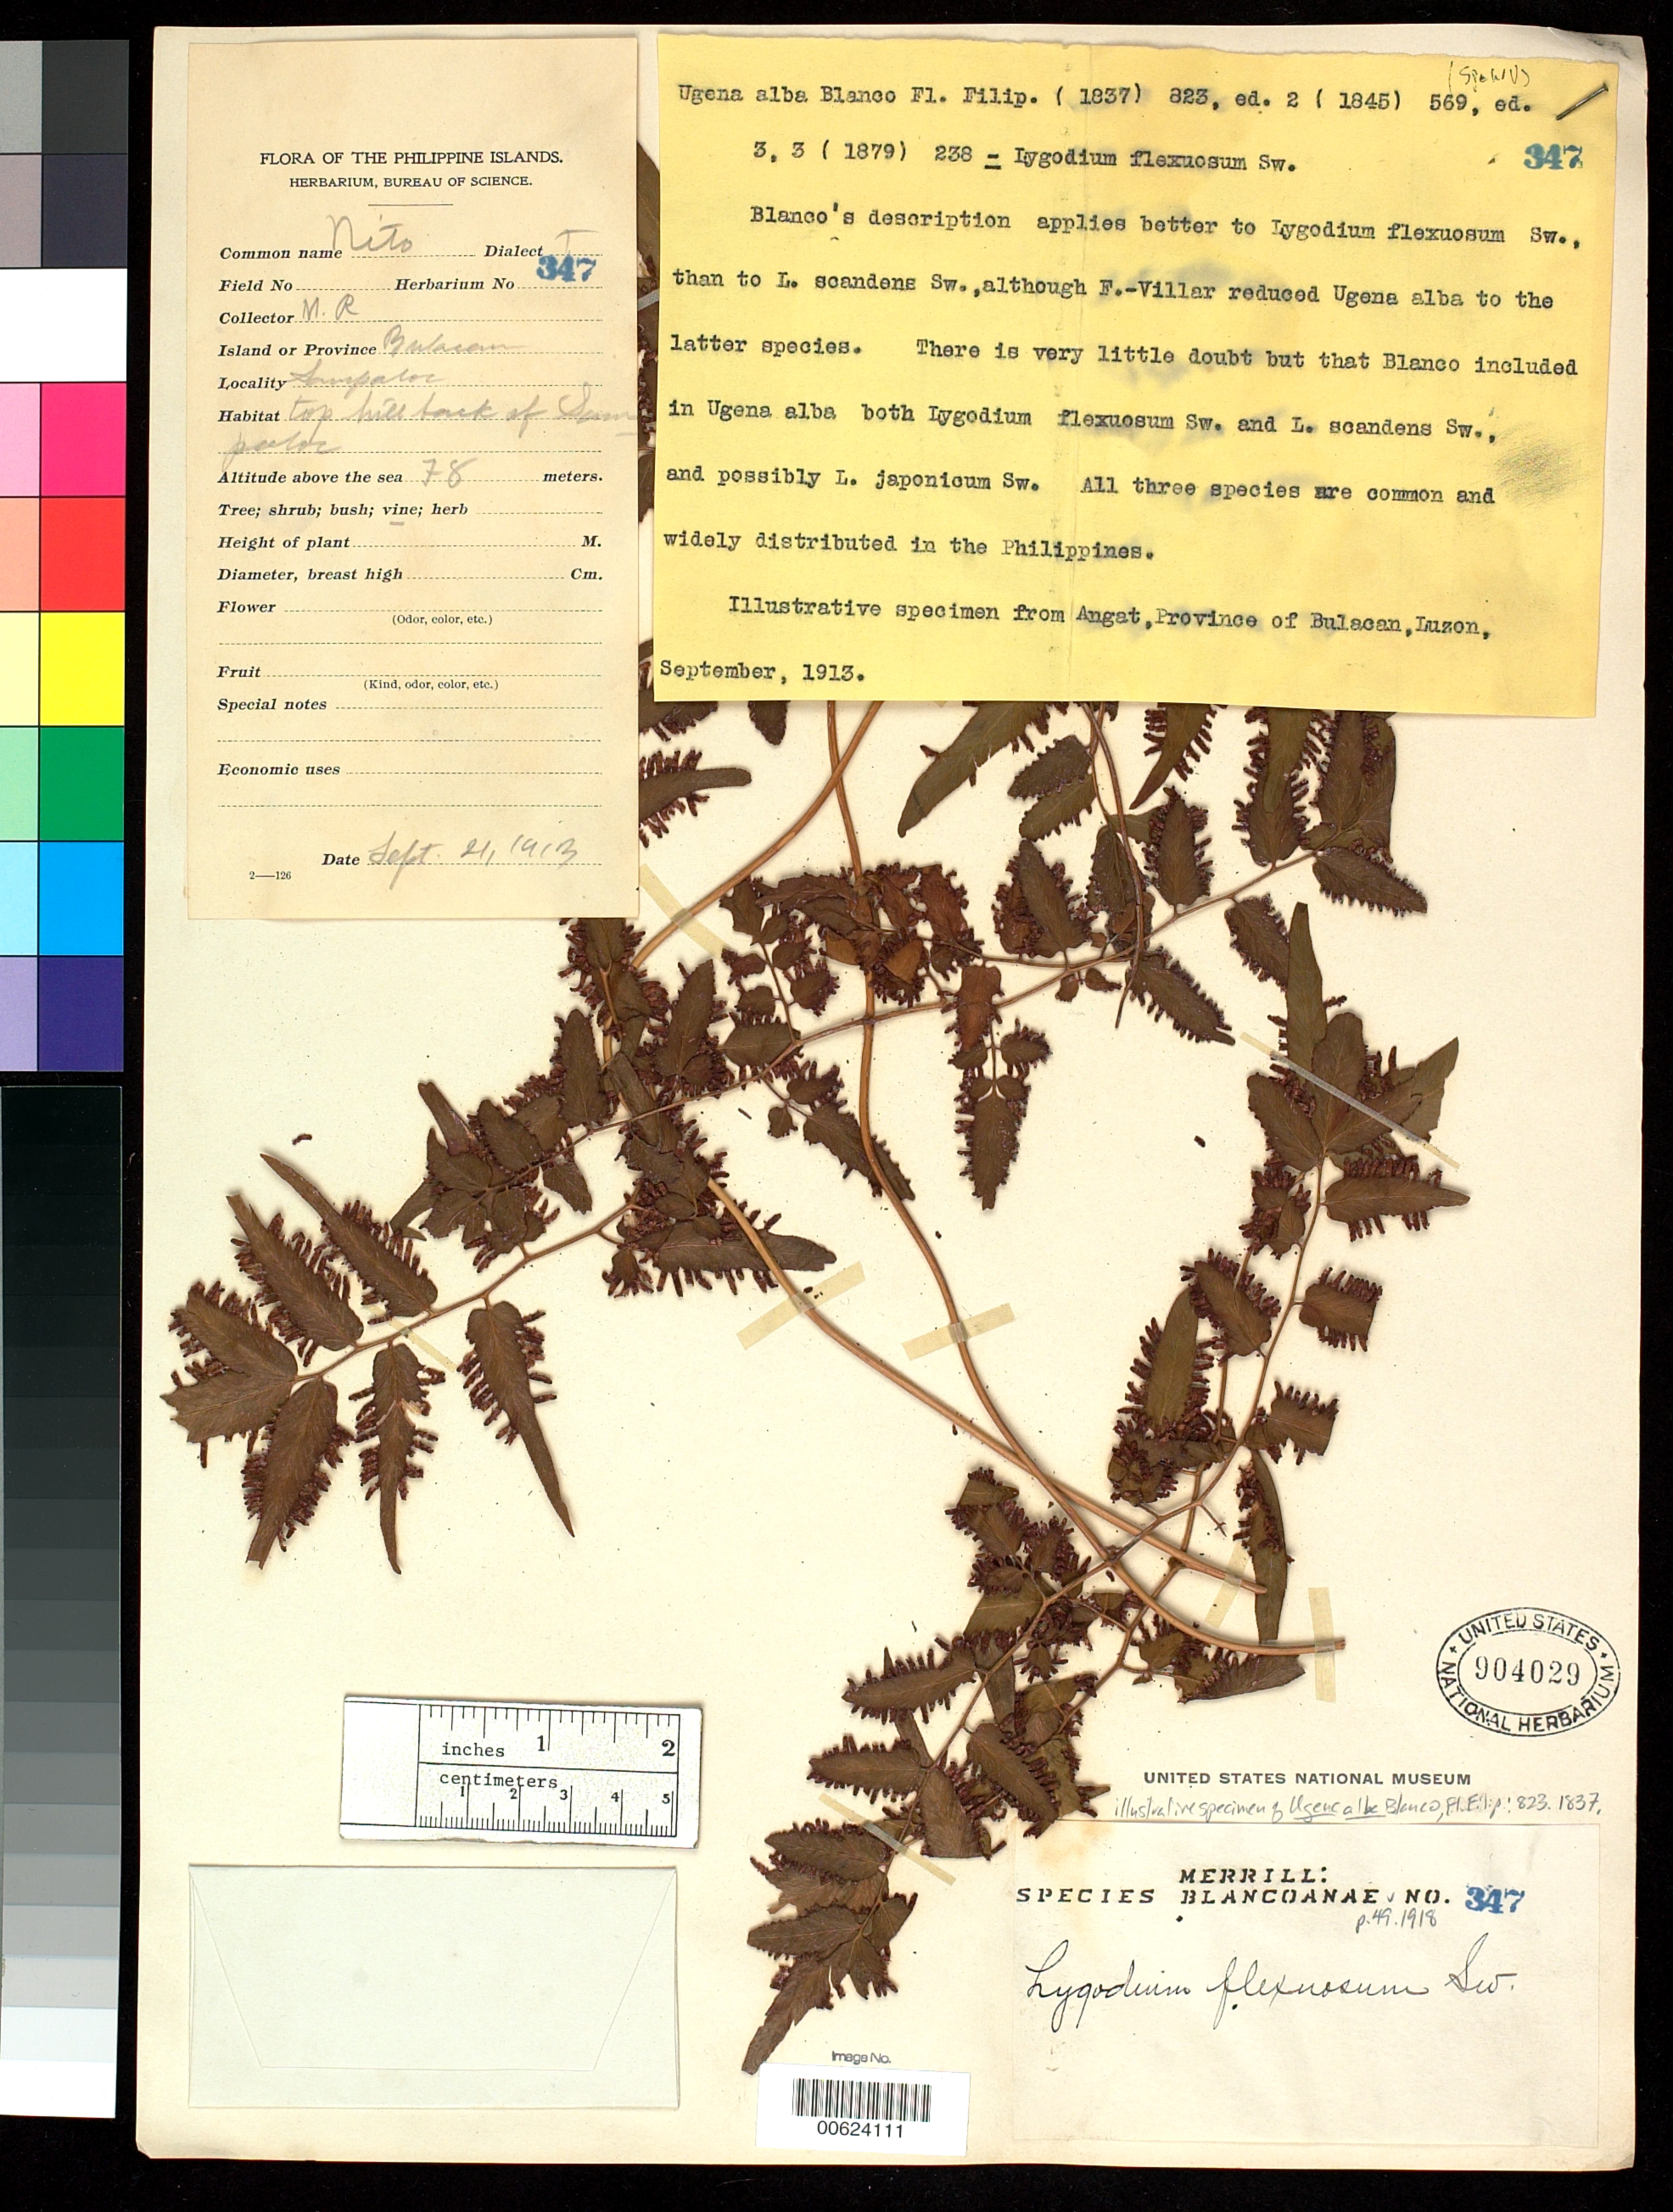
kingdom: Plantae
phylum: Tracheophyta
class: Polypodiopsida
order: Schizaeales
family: Lygodiaceae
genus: Lygodium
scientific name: Lygodium flexuosum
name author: Sw.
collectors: M. Ramos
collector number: Sp. Blancoan. 0347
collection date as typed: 21 Sep 1913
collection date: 1913-09-21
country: Philippines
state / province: Central Luzon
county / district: Bulacan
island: Luzon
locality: Angat, back of sampaloc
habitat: Top of hill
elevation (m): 78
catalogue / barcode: US 904029